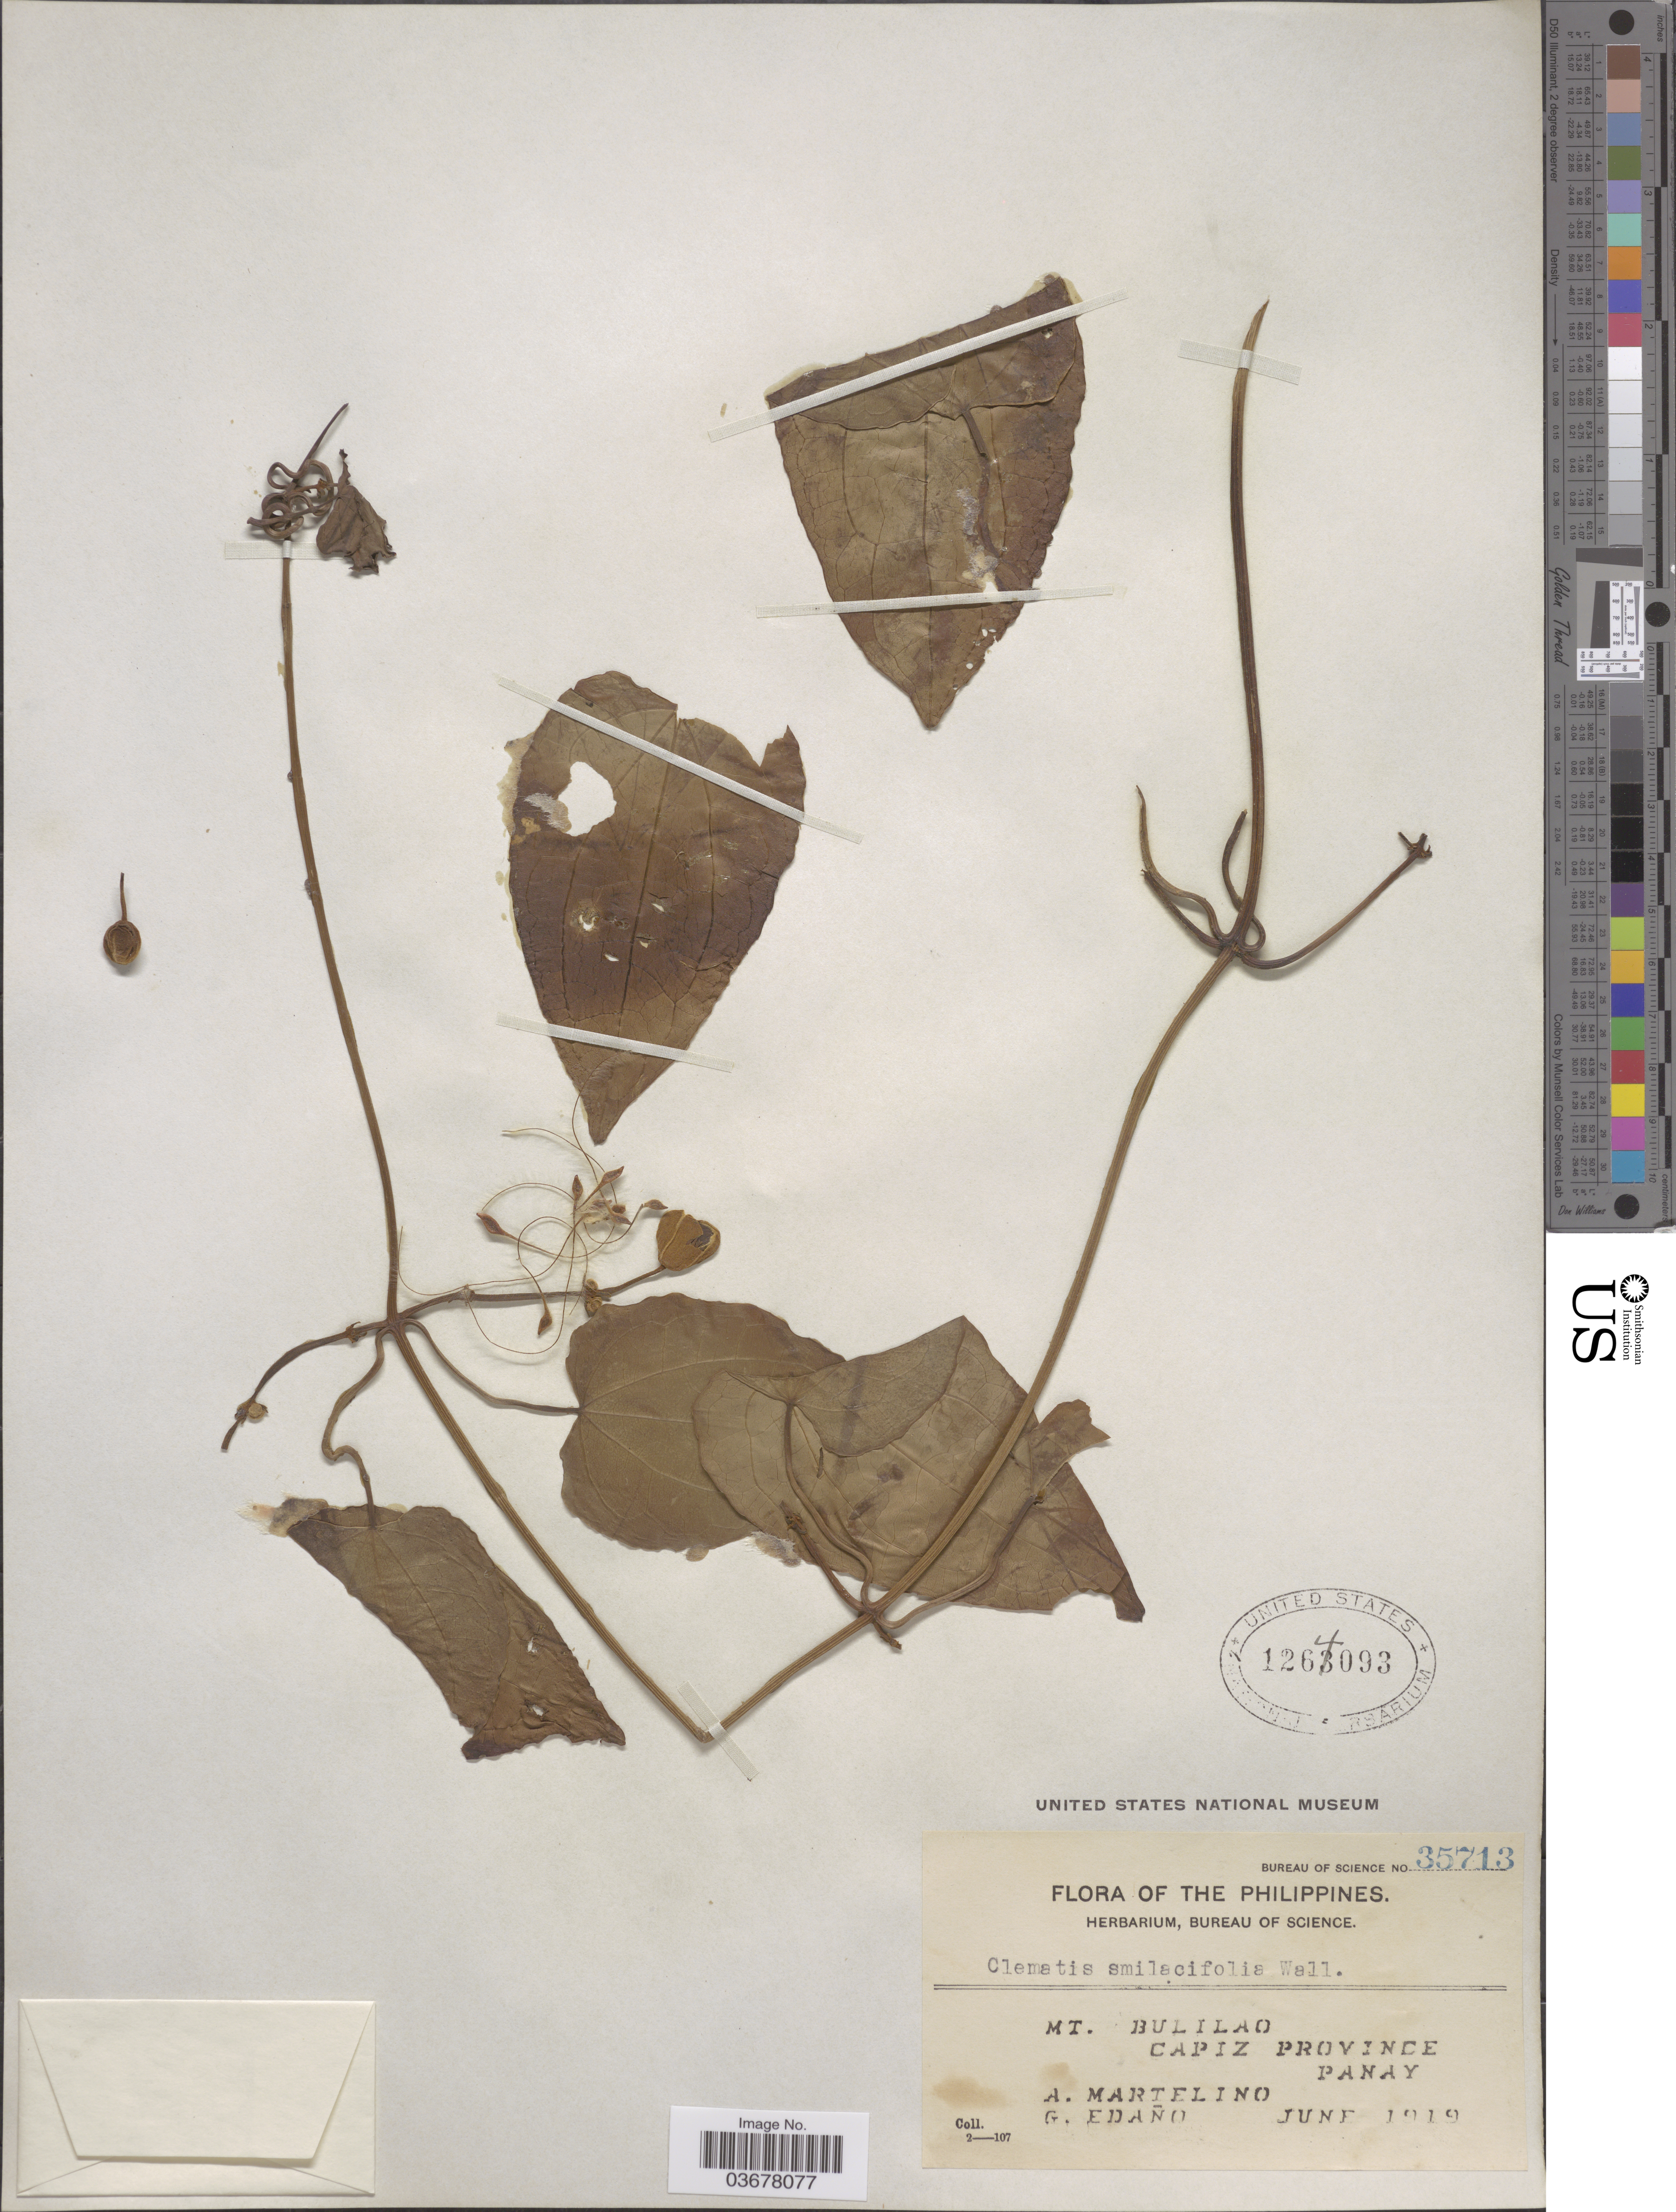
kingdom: Plantae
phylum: Tracheophyta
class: Magnoliopsida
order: Ranunculales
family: Ranunculaceae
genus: Clematis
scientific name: Clematis smilacifolia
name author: Wall.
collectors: A. Martelino & G. Edaño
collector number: Bureau of Science 35713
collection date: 1919-06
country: Philippines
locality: Mt. Bulilao. Capiz Province. Panay.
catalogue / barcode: US 1264093